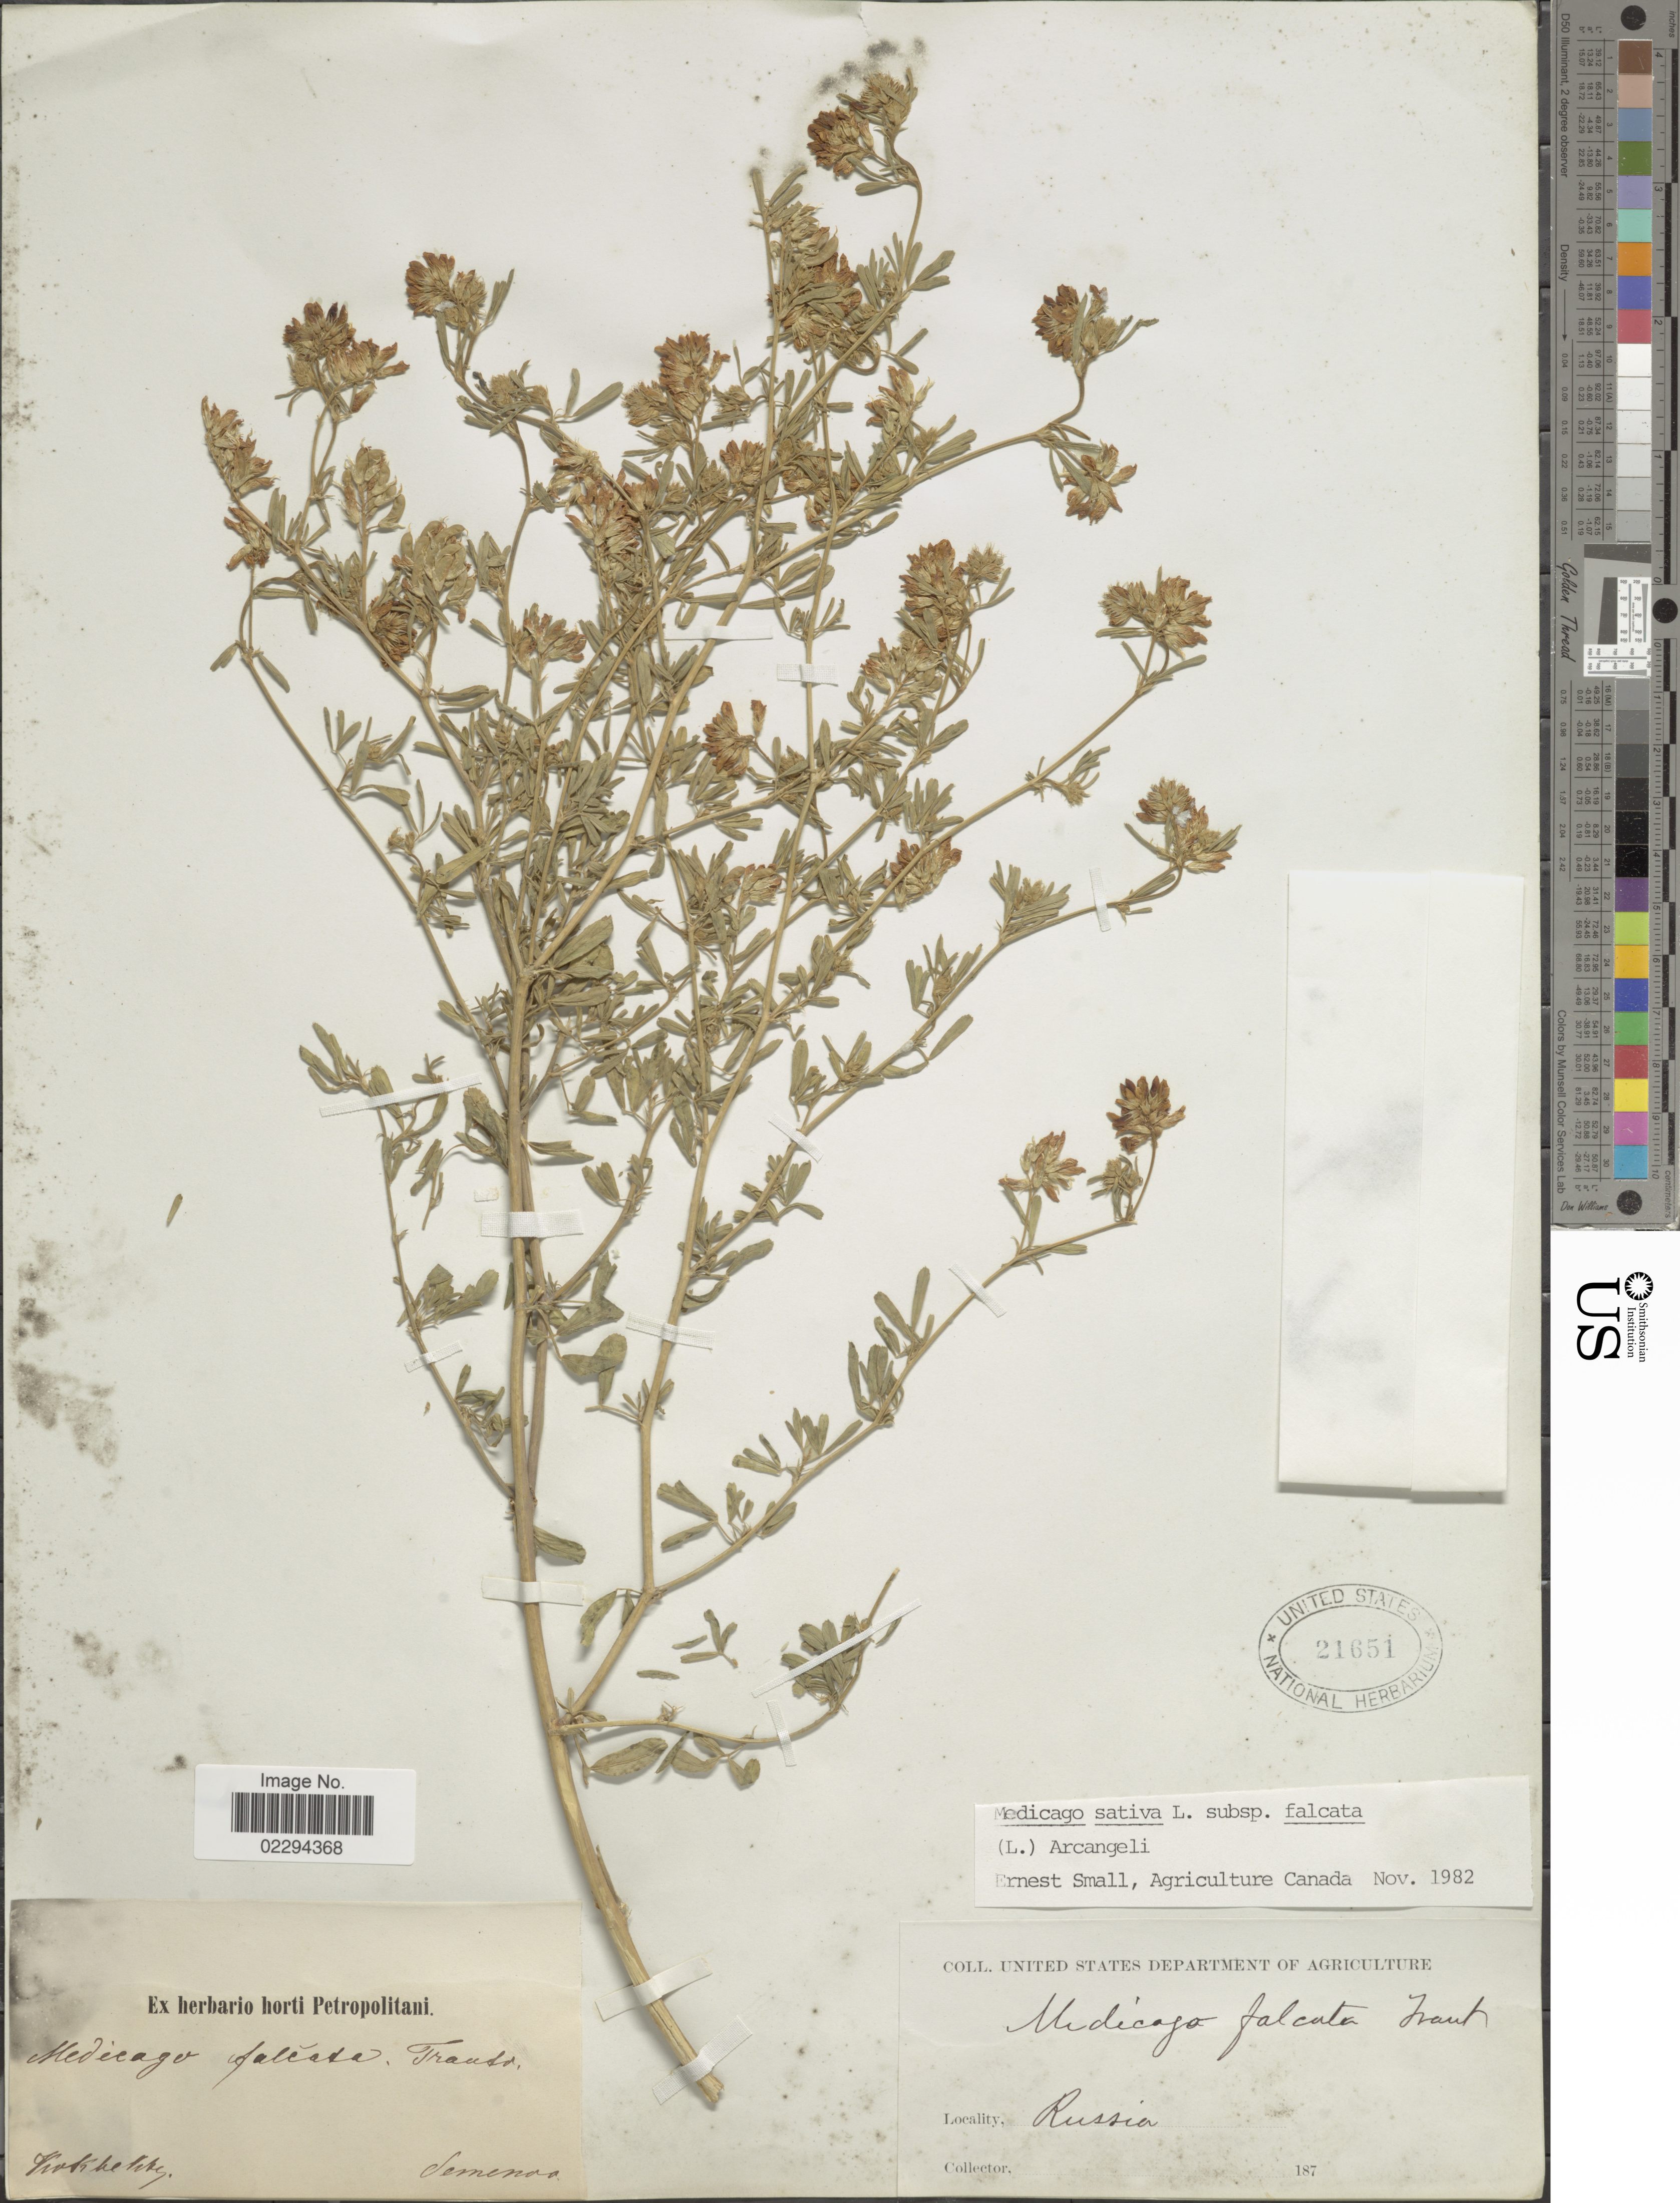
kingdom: Plantae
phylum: Tracheophyta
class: Magnoliopsida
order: Fabales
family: Fabaceae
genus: Medicago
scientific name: Medicago sativa subsp. falcata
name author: (L.) Arcang.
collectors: -- Semenov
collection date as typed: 187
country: Kazakhstan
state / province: Mangghystau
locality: Kokbekty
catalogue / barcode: US 21651